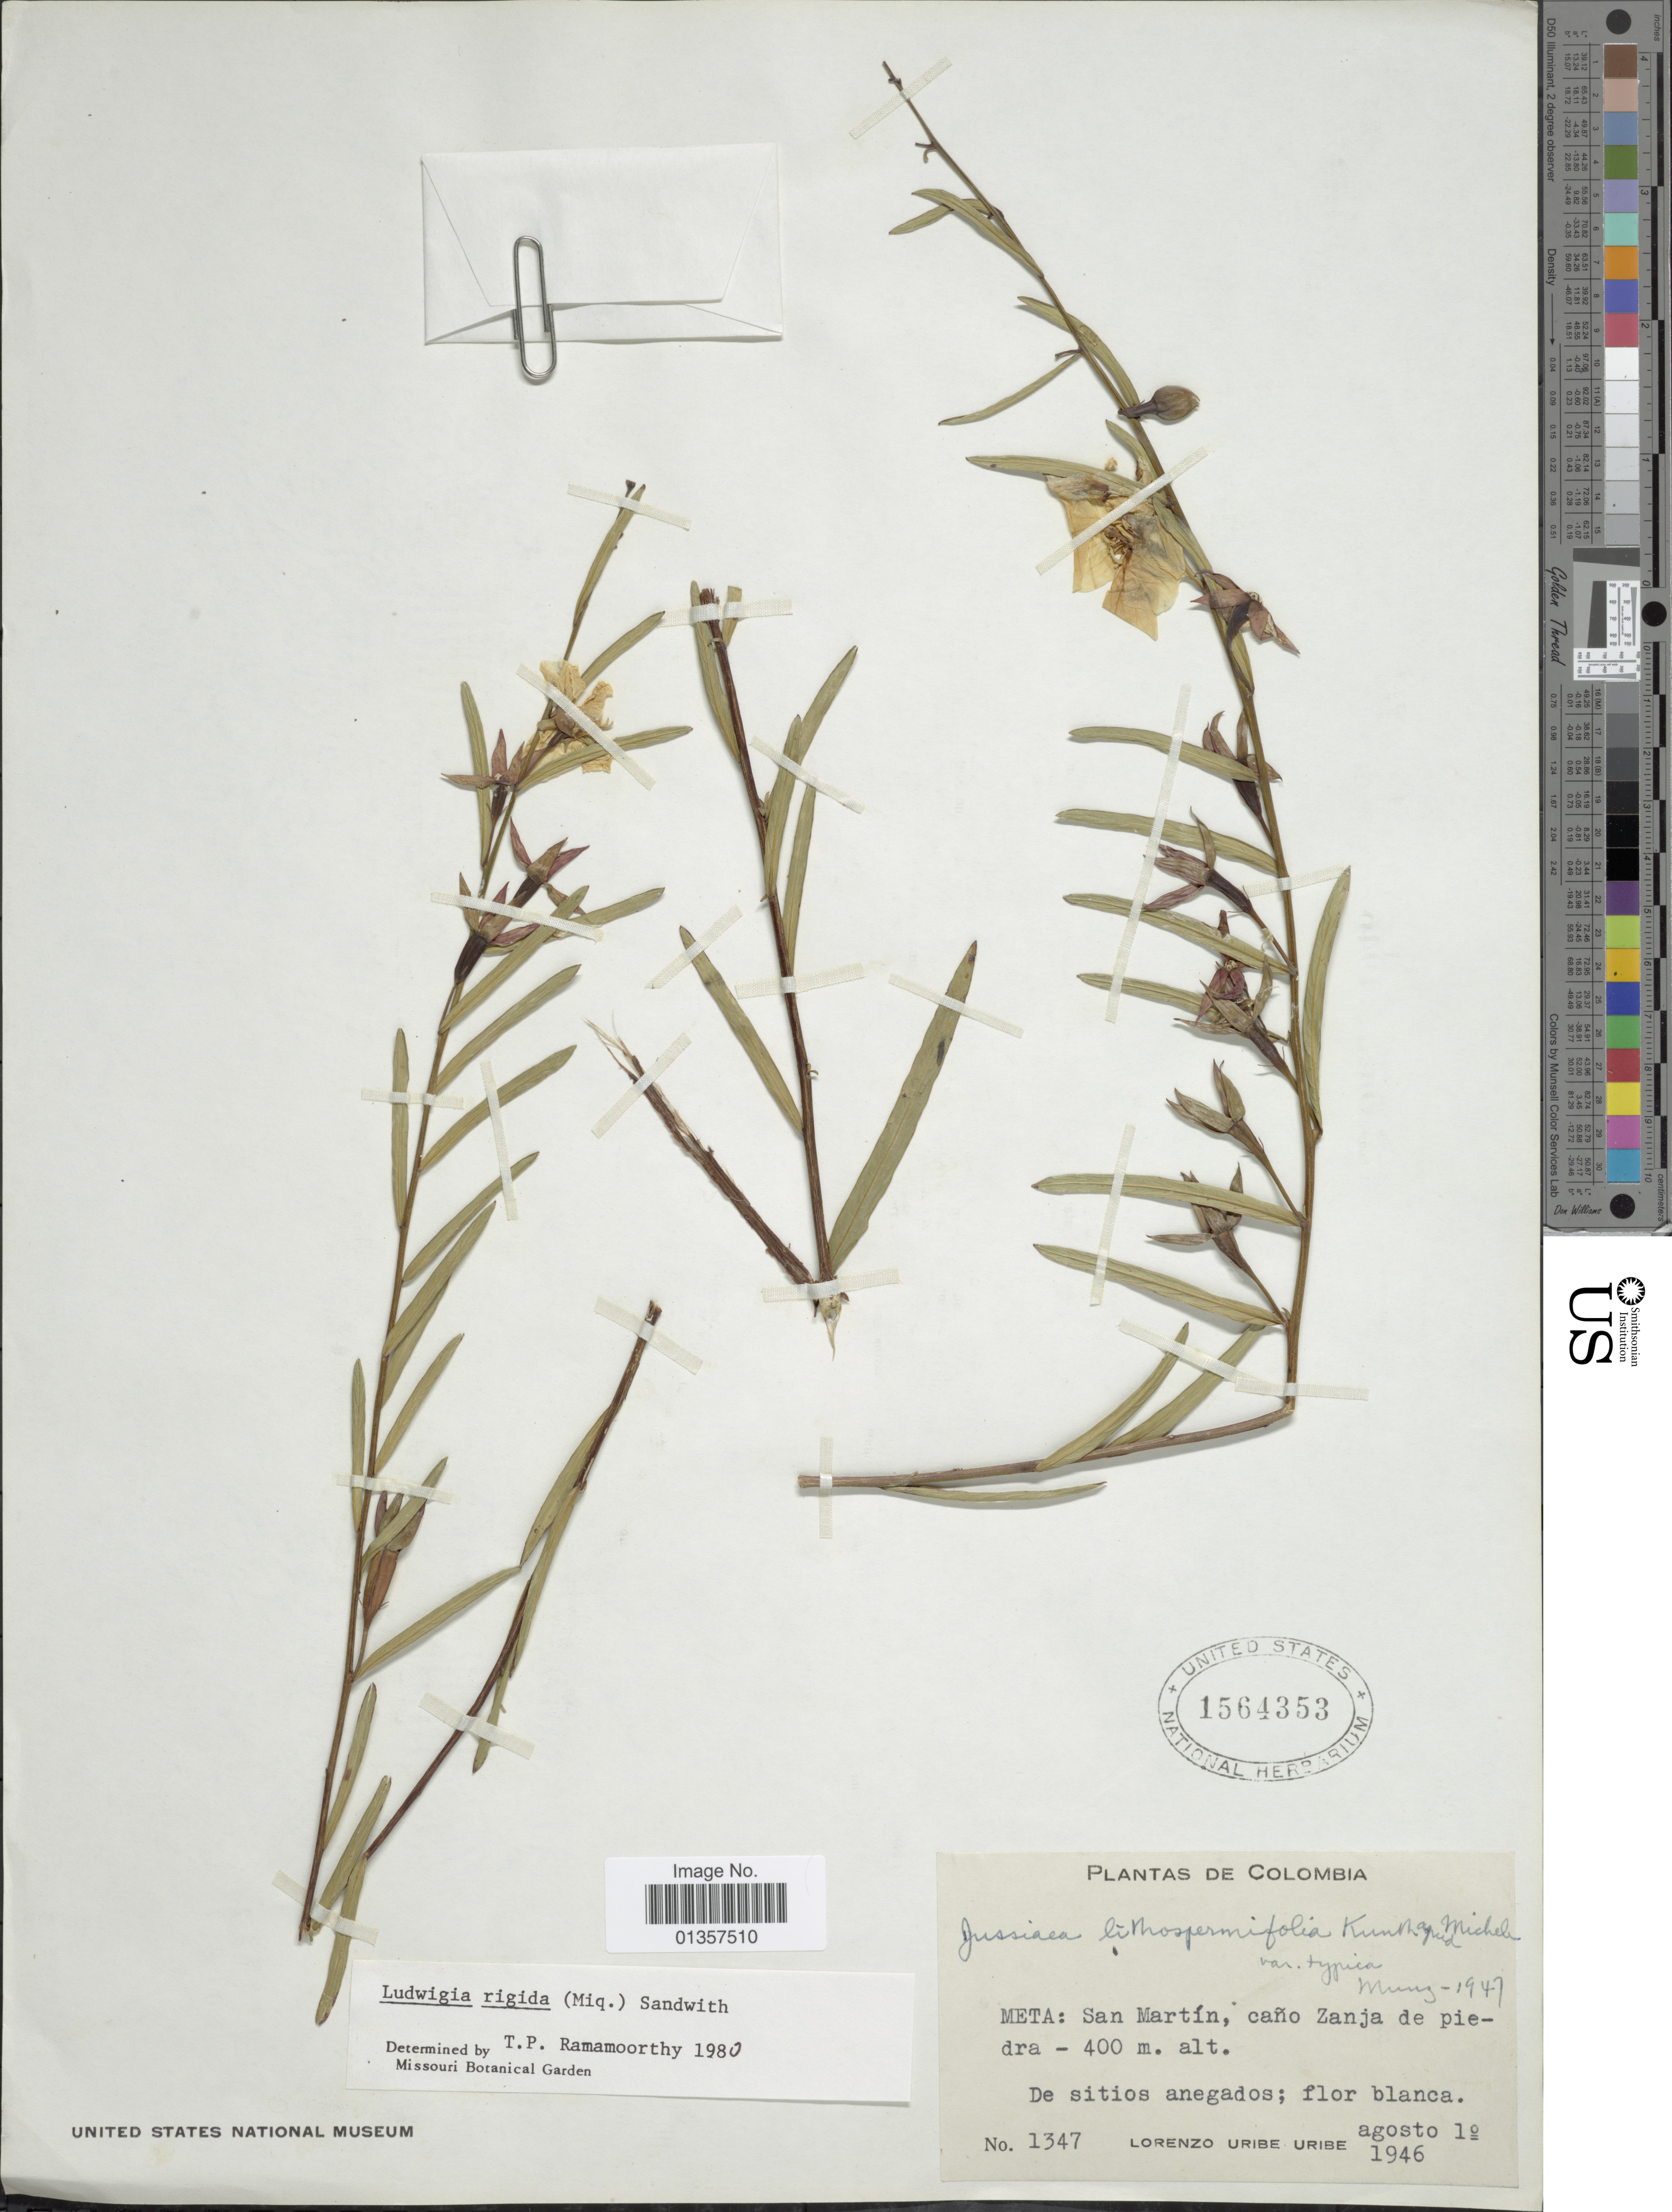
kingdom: Plantae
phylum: Tracheophyta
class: Magnoliopsida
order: Myrtales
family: Onagraceae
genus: Ludwigia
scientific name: Ludwigia rigida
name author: (Miq.) Sandwith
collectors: L. Uribe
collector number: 1347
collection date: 1946-08-10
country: Colombia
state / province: Meta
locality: San Martín, caño Zanja de piedra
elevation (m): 400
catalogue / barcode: US 1564353